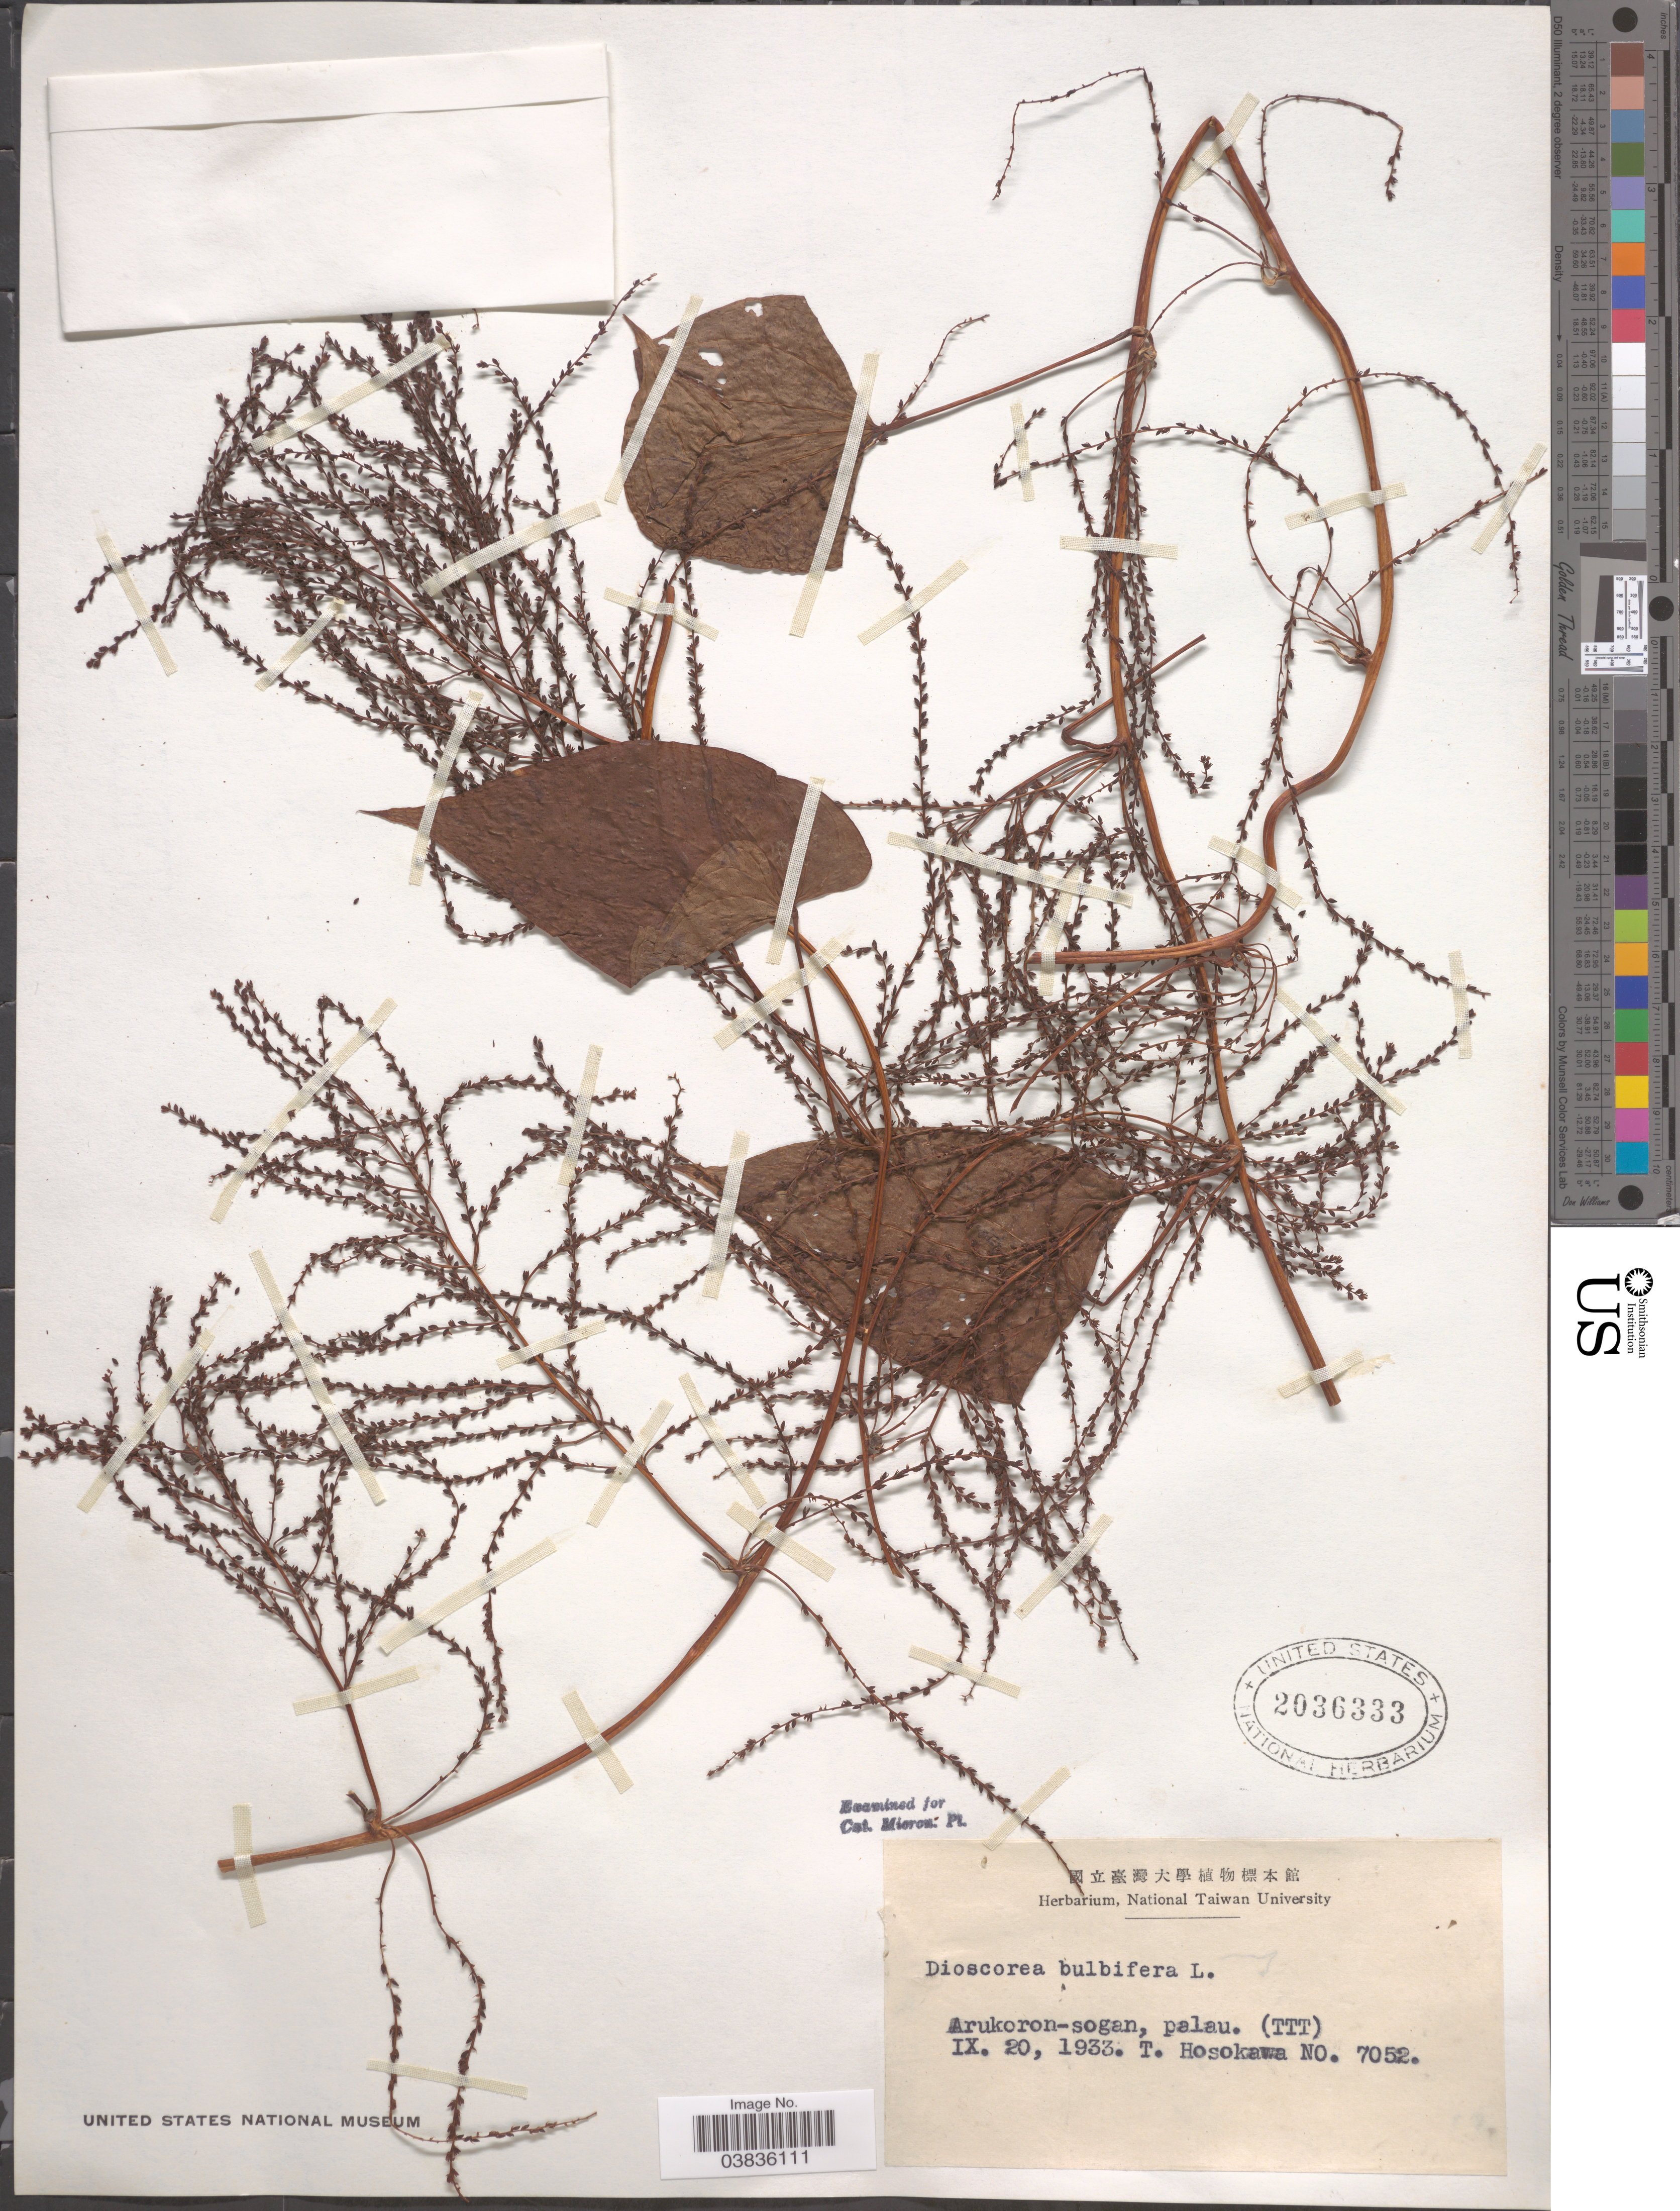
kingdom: Plantae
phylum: Tracheophyta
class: Liliopsida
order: Dioscoreales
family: Dioscoreaceae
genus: Dioscorea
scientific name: Dioscorea bulbifera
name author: L.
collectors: T. Hosokawa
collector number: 7052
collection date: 1933-09-20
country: Palau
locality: Arukoron-sogan, palau. (TTT).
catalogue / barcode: US 2036333